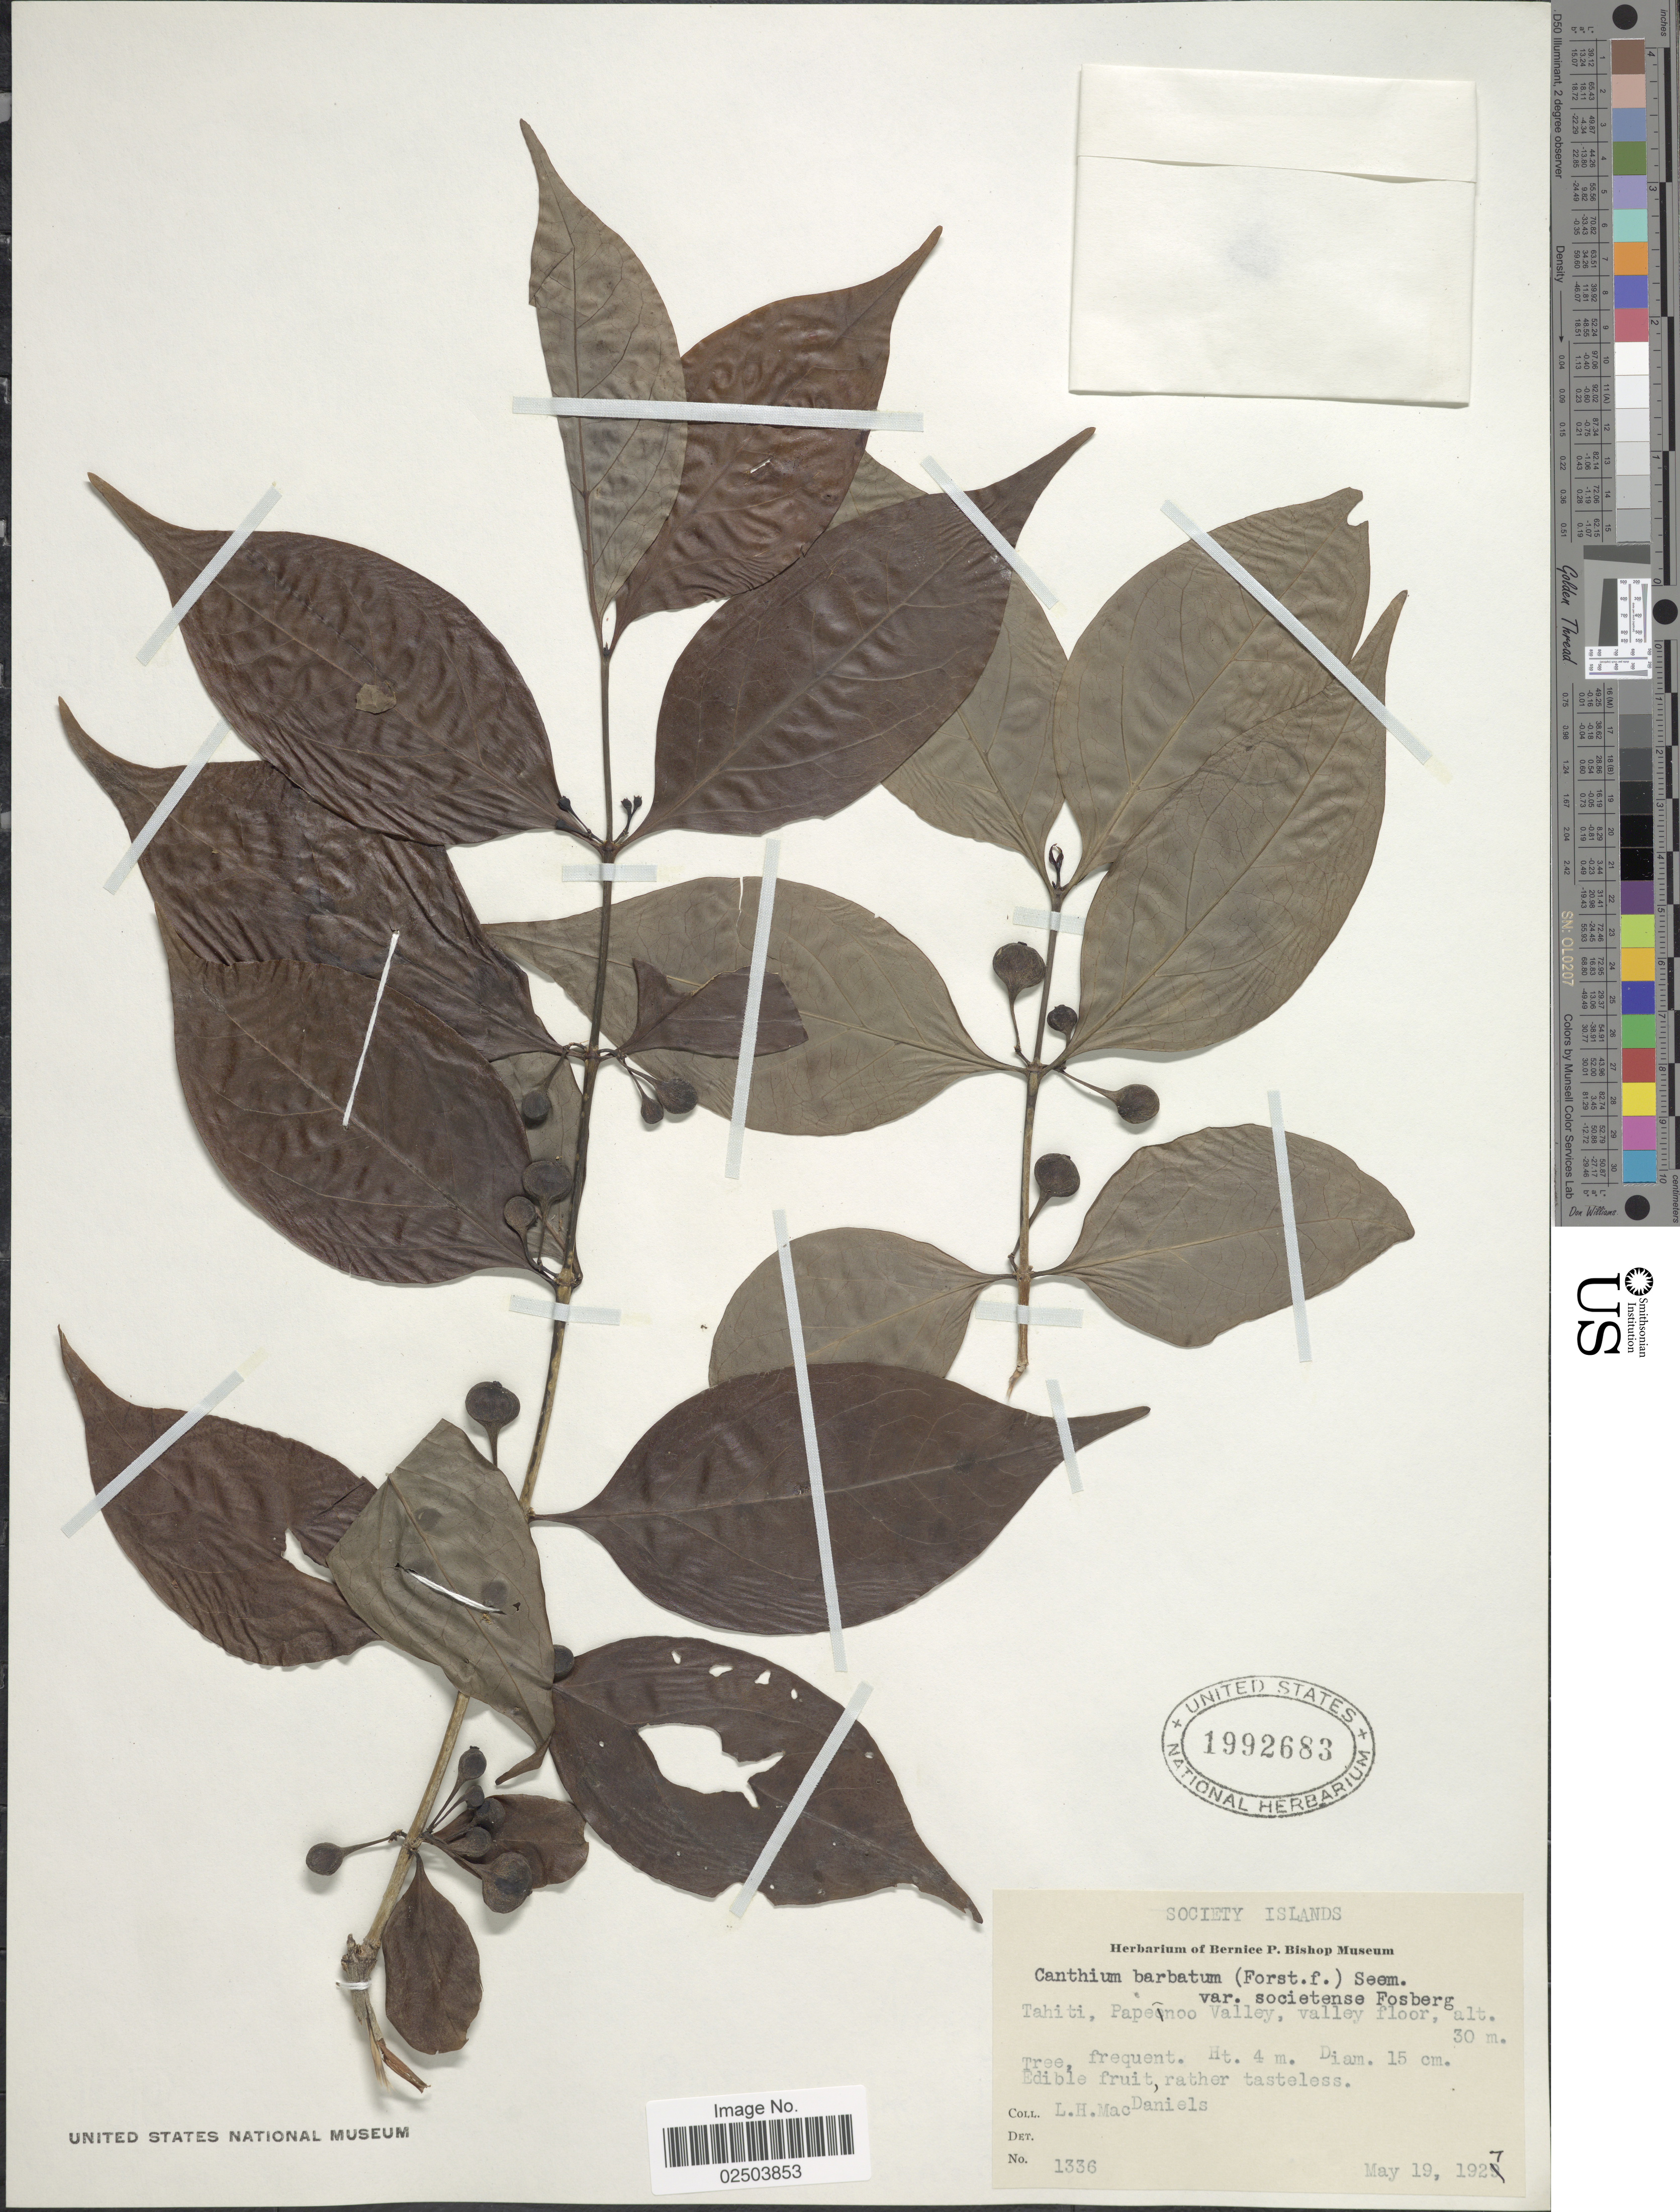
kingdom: Plantae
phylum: Tracheophyta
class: Magnoliopsida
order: Gentianales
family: Rubiaceae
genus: Cyclophyllum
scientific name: Cyclophyllum barbatum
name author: (G. Forst.) N. Hallé & J. Florence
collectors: L. H. MacDaniels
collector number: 1336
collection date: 1927-05-19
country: French Polynesia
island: Tahiti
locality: Society Islands. Tahiti. Papenoo Valley, valley floor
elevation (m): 30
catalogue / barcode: US 1992683